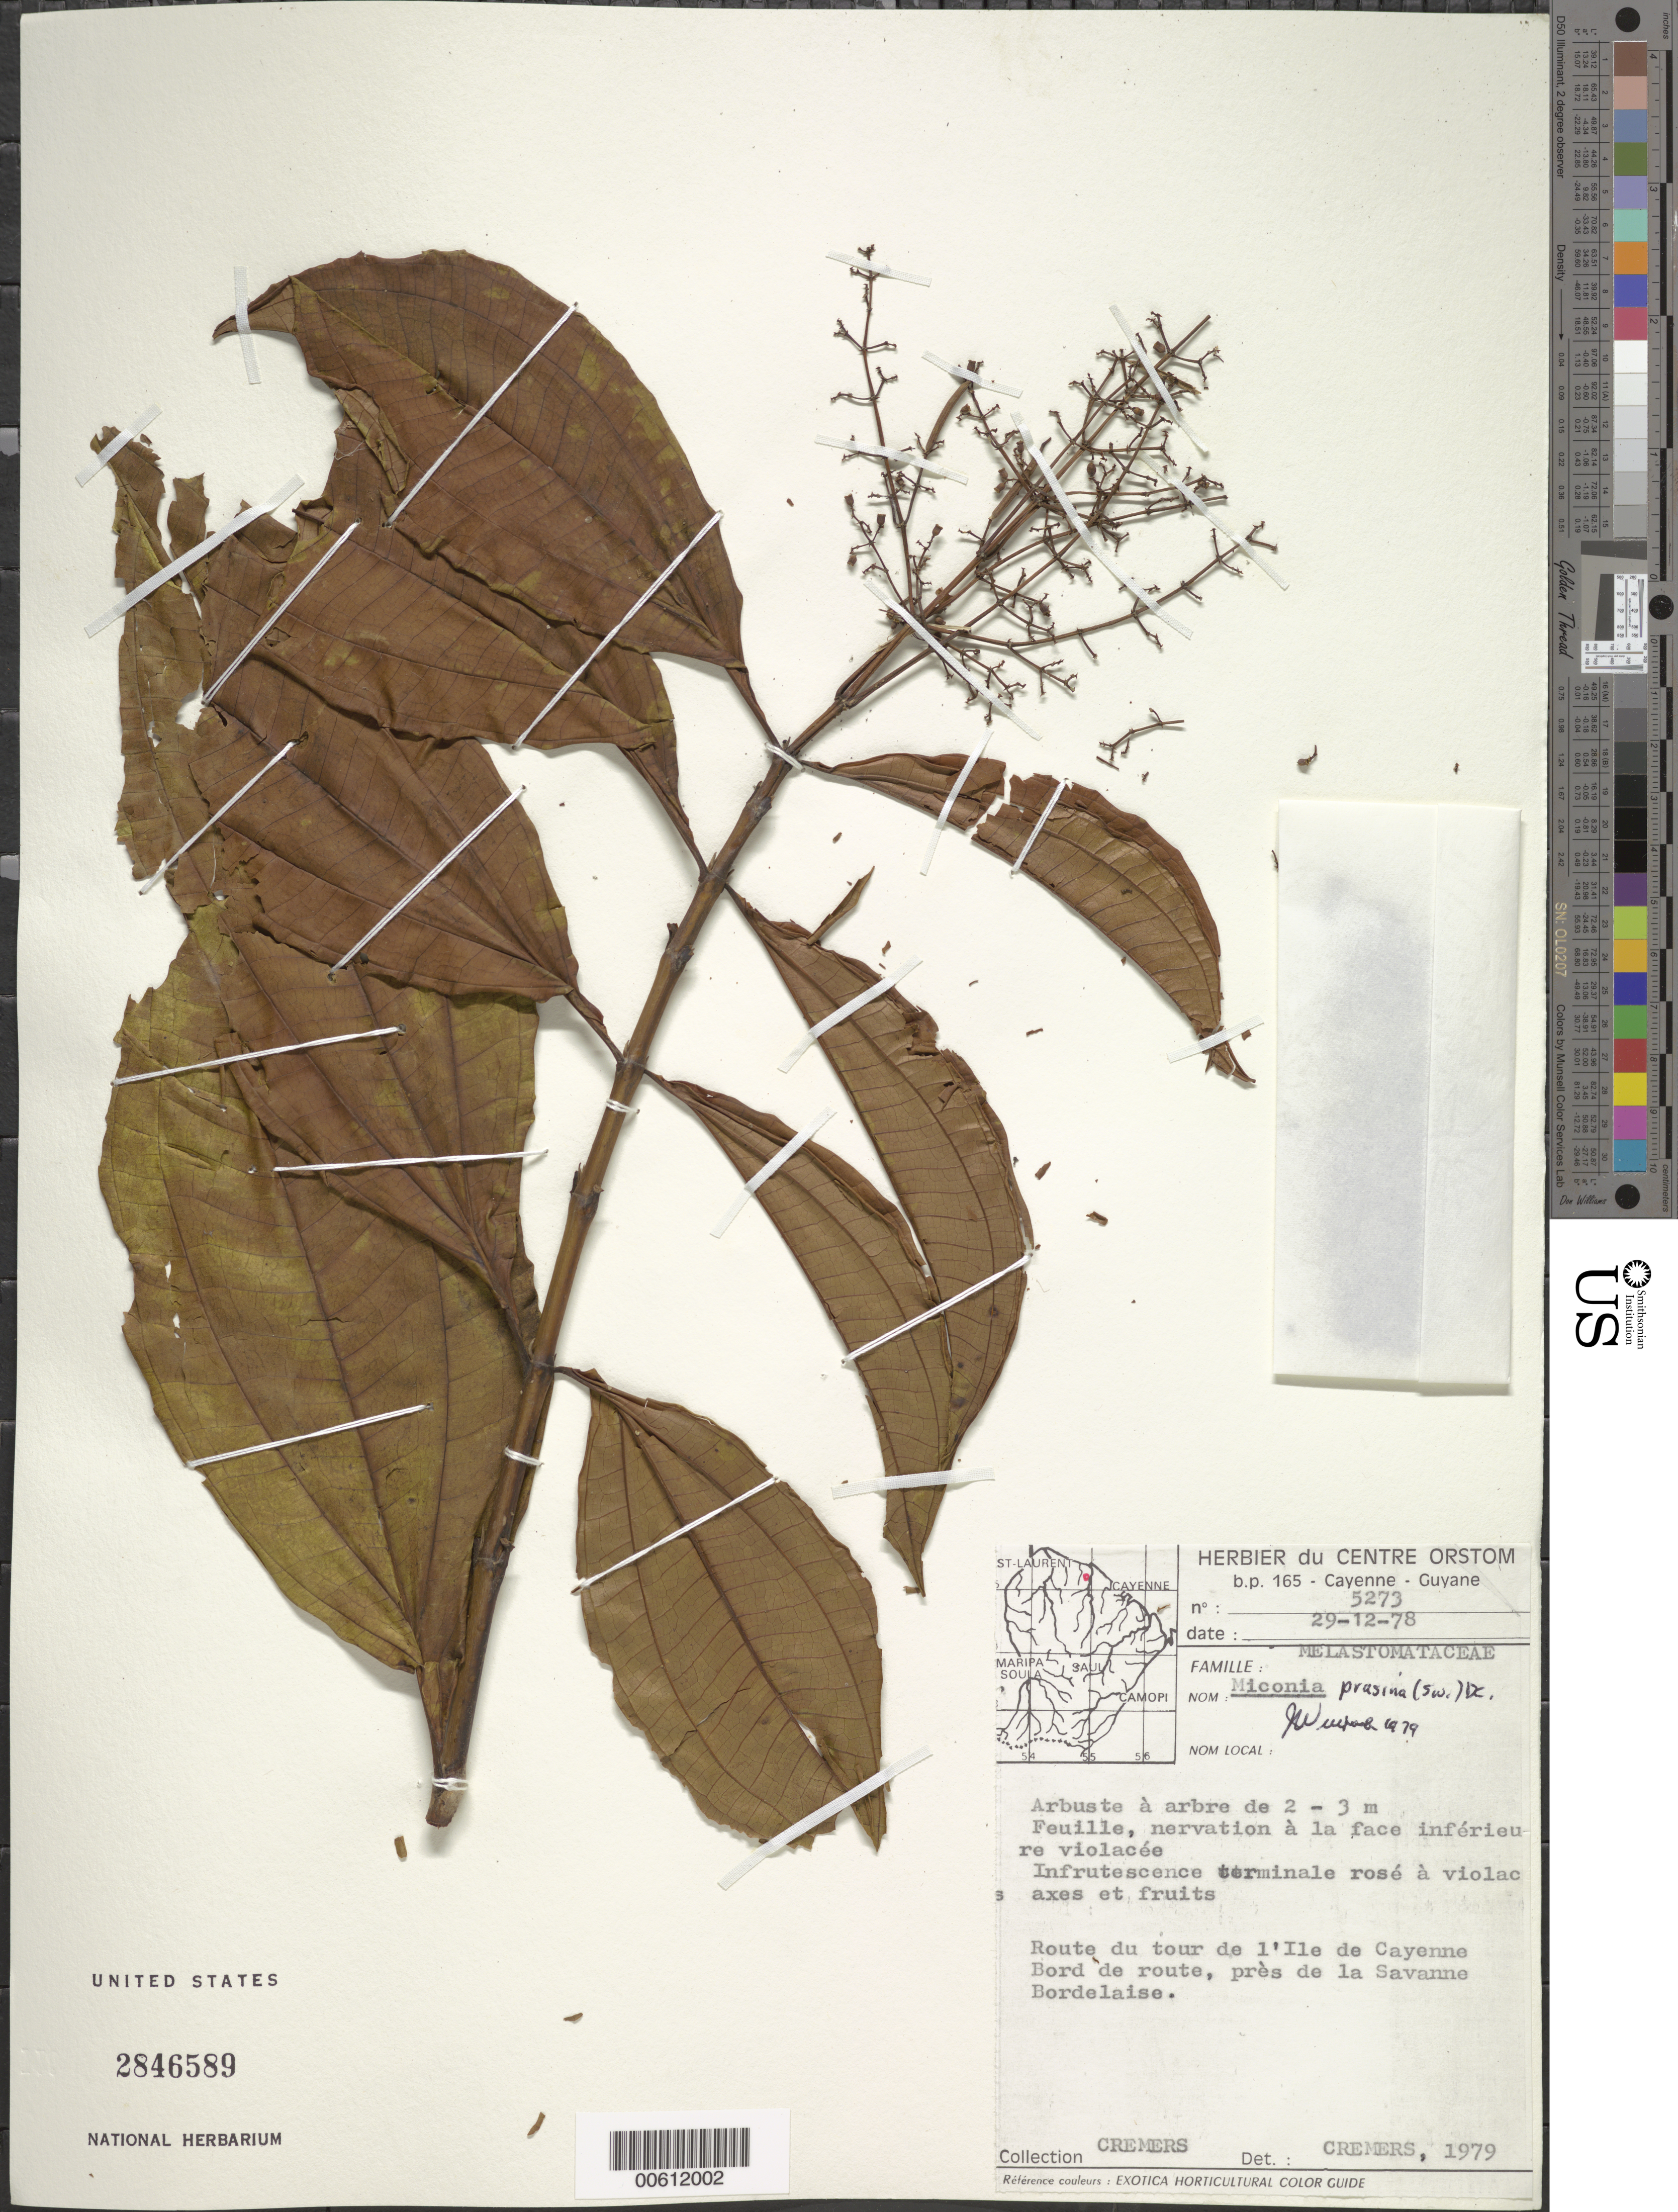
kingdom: Plantae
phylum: Tracheophyta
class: Magnoliopsida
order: Myrtales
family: Melastomataceae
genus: Miconia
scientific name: Miconia prasina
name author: (Sw.) DC.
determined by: Wurdack, John J., (US), US (UNITED STATES)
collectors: G. Cremers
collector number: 5273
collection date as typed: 29-Dec-78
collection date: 1978-12-29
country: French Guiana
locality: Savane Bordelaise, Ile de Cayenne, route du tour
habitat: Bord de route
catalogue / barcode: US 2846589